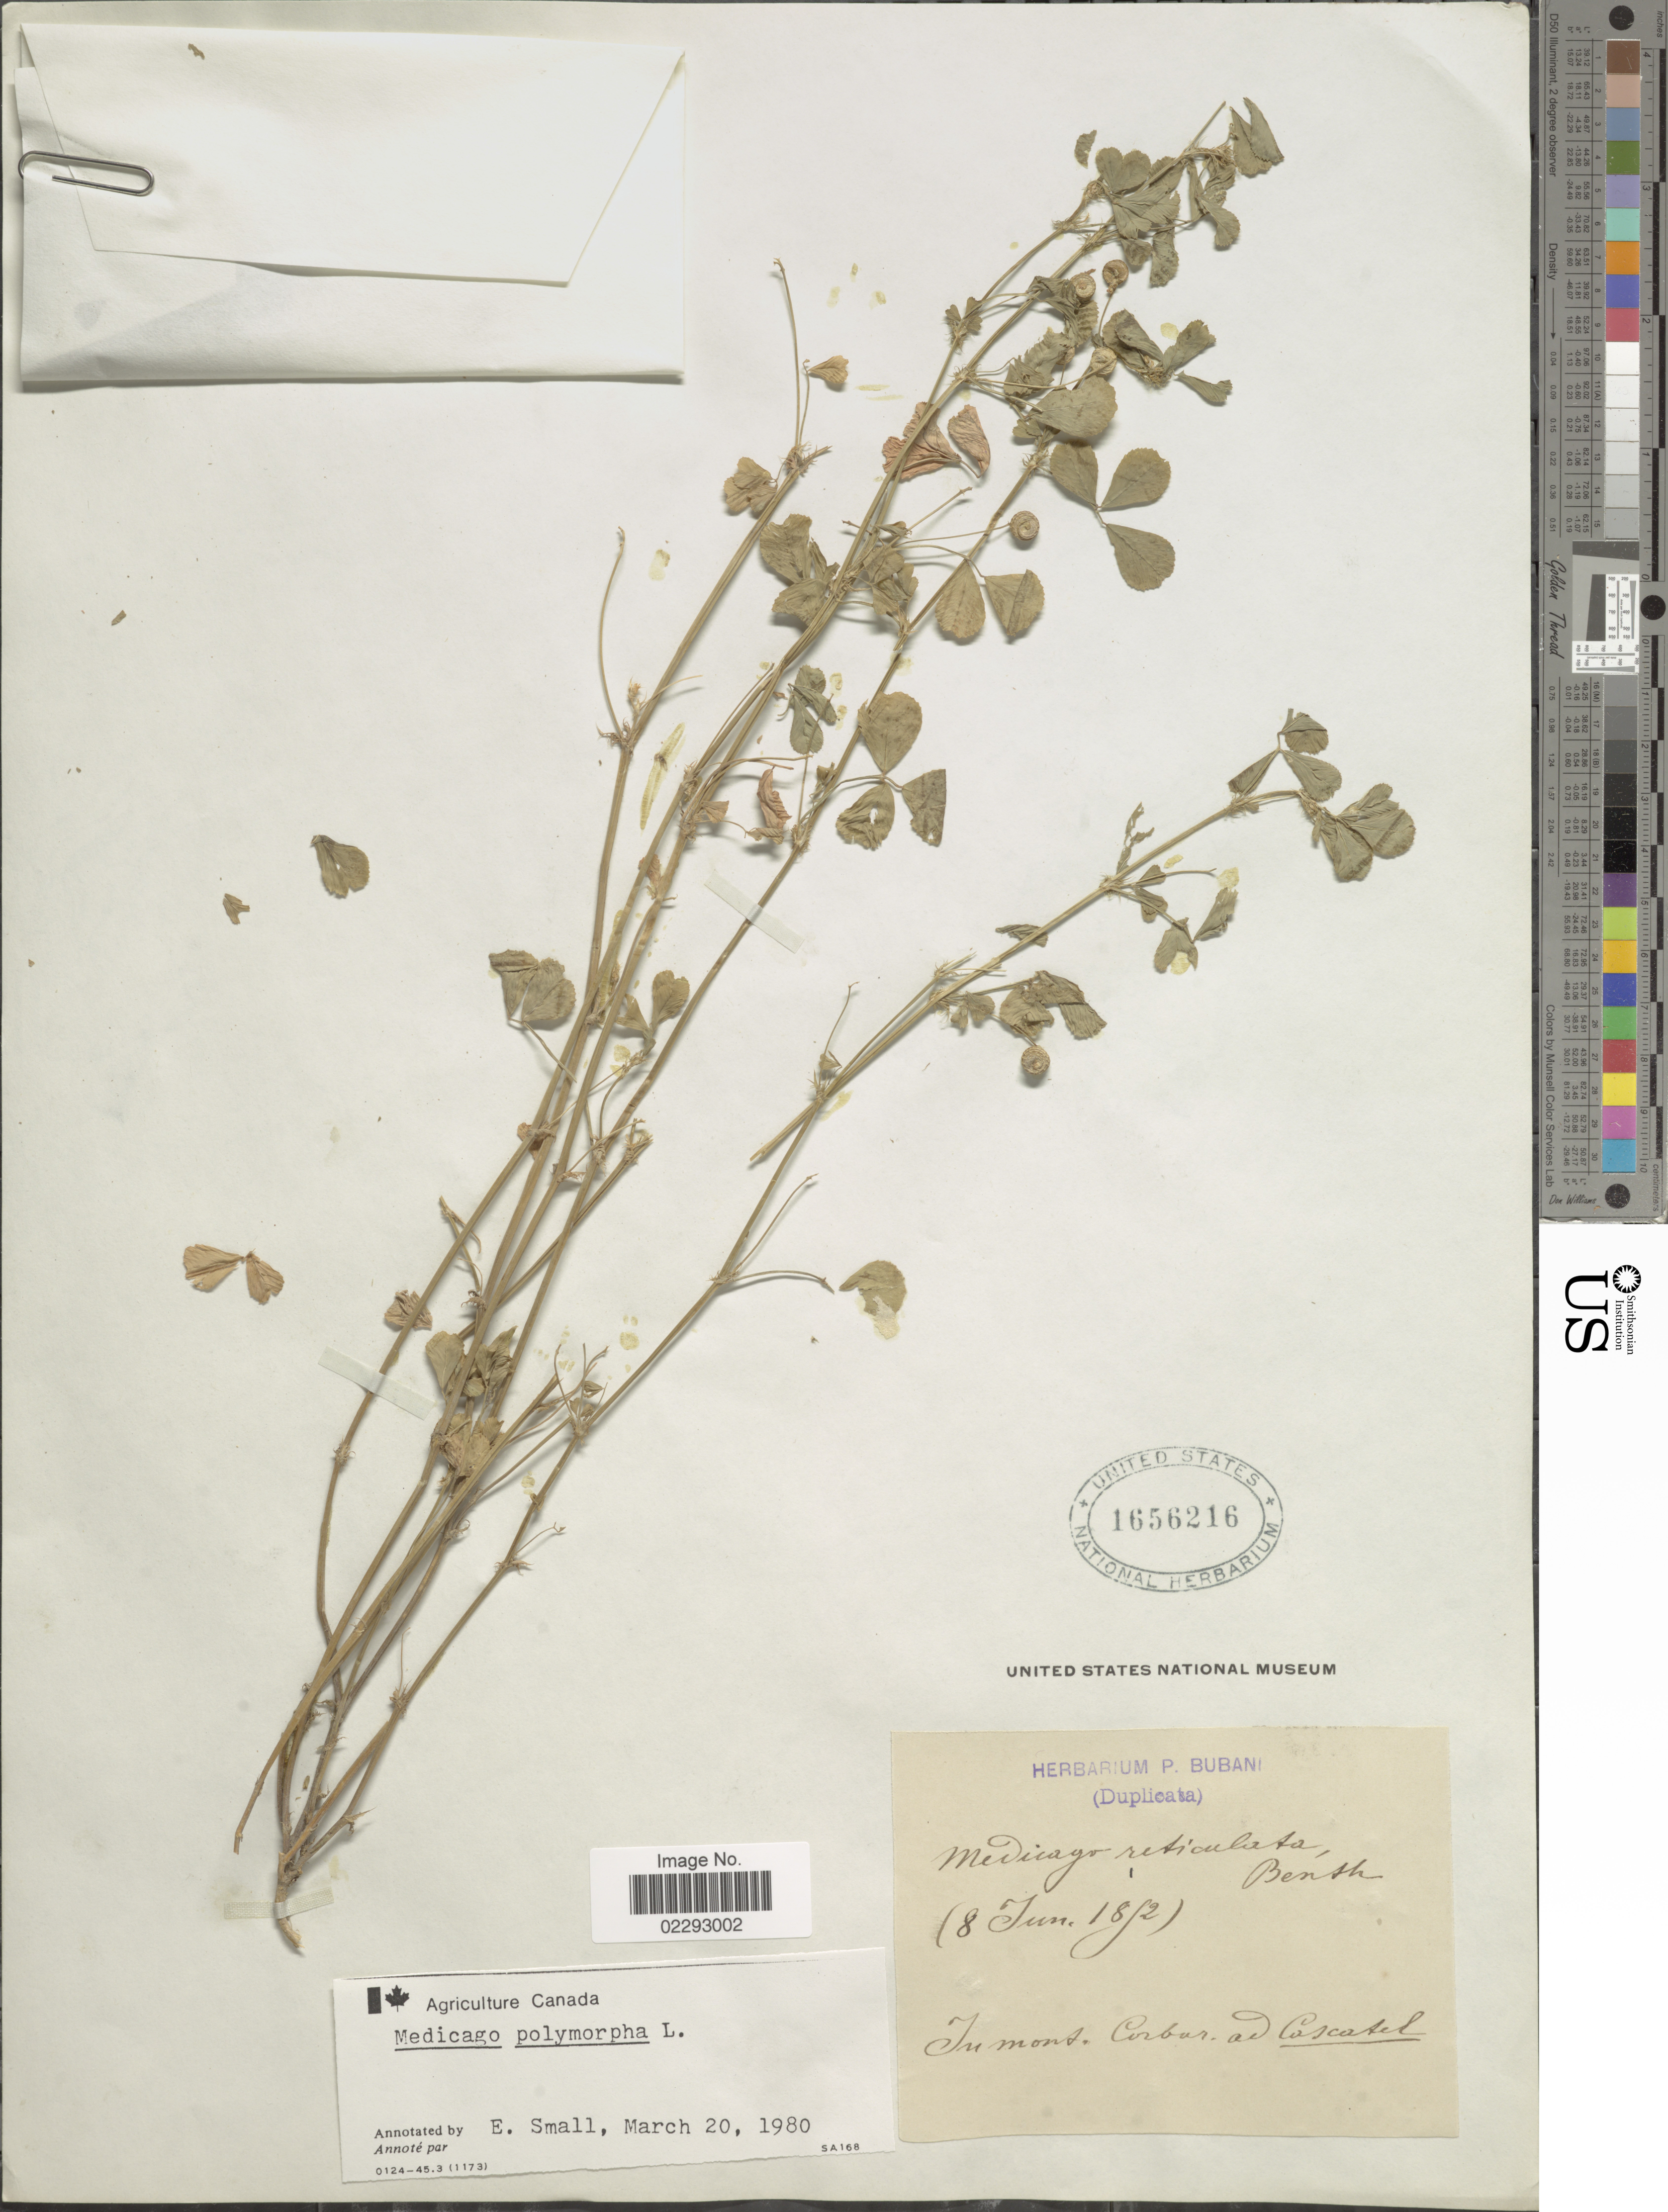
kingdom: Plantae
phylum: Tracheophyta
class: Magnoliopsida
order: Fabales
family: Fabaceae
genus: Medicago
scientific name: Medicago polymorpha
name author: L.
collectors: ex herb. P. Bubani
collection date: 1852-06-08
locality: In mont. Corbar. ad. Cascatel.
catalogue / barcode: US 1656216